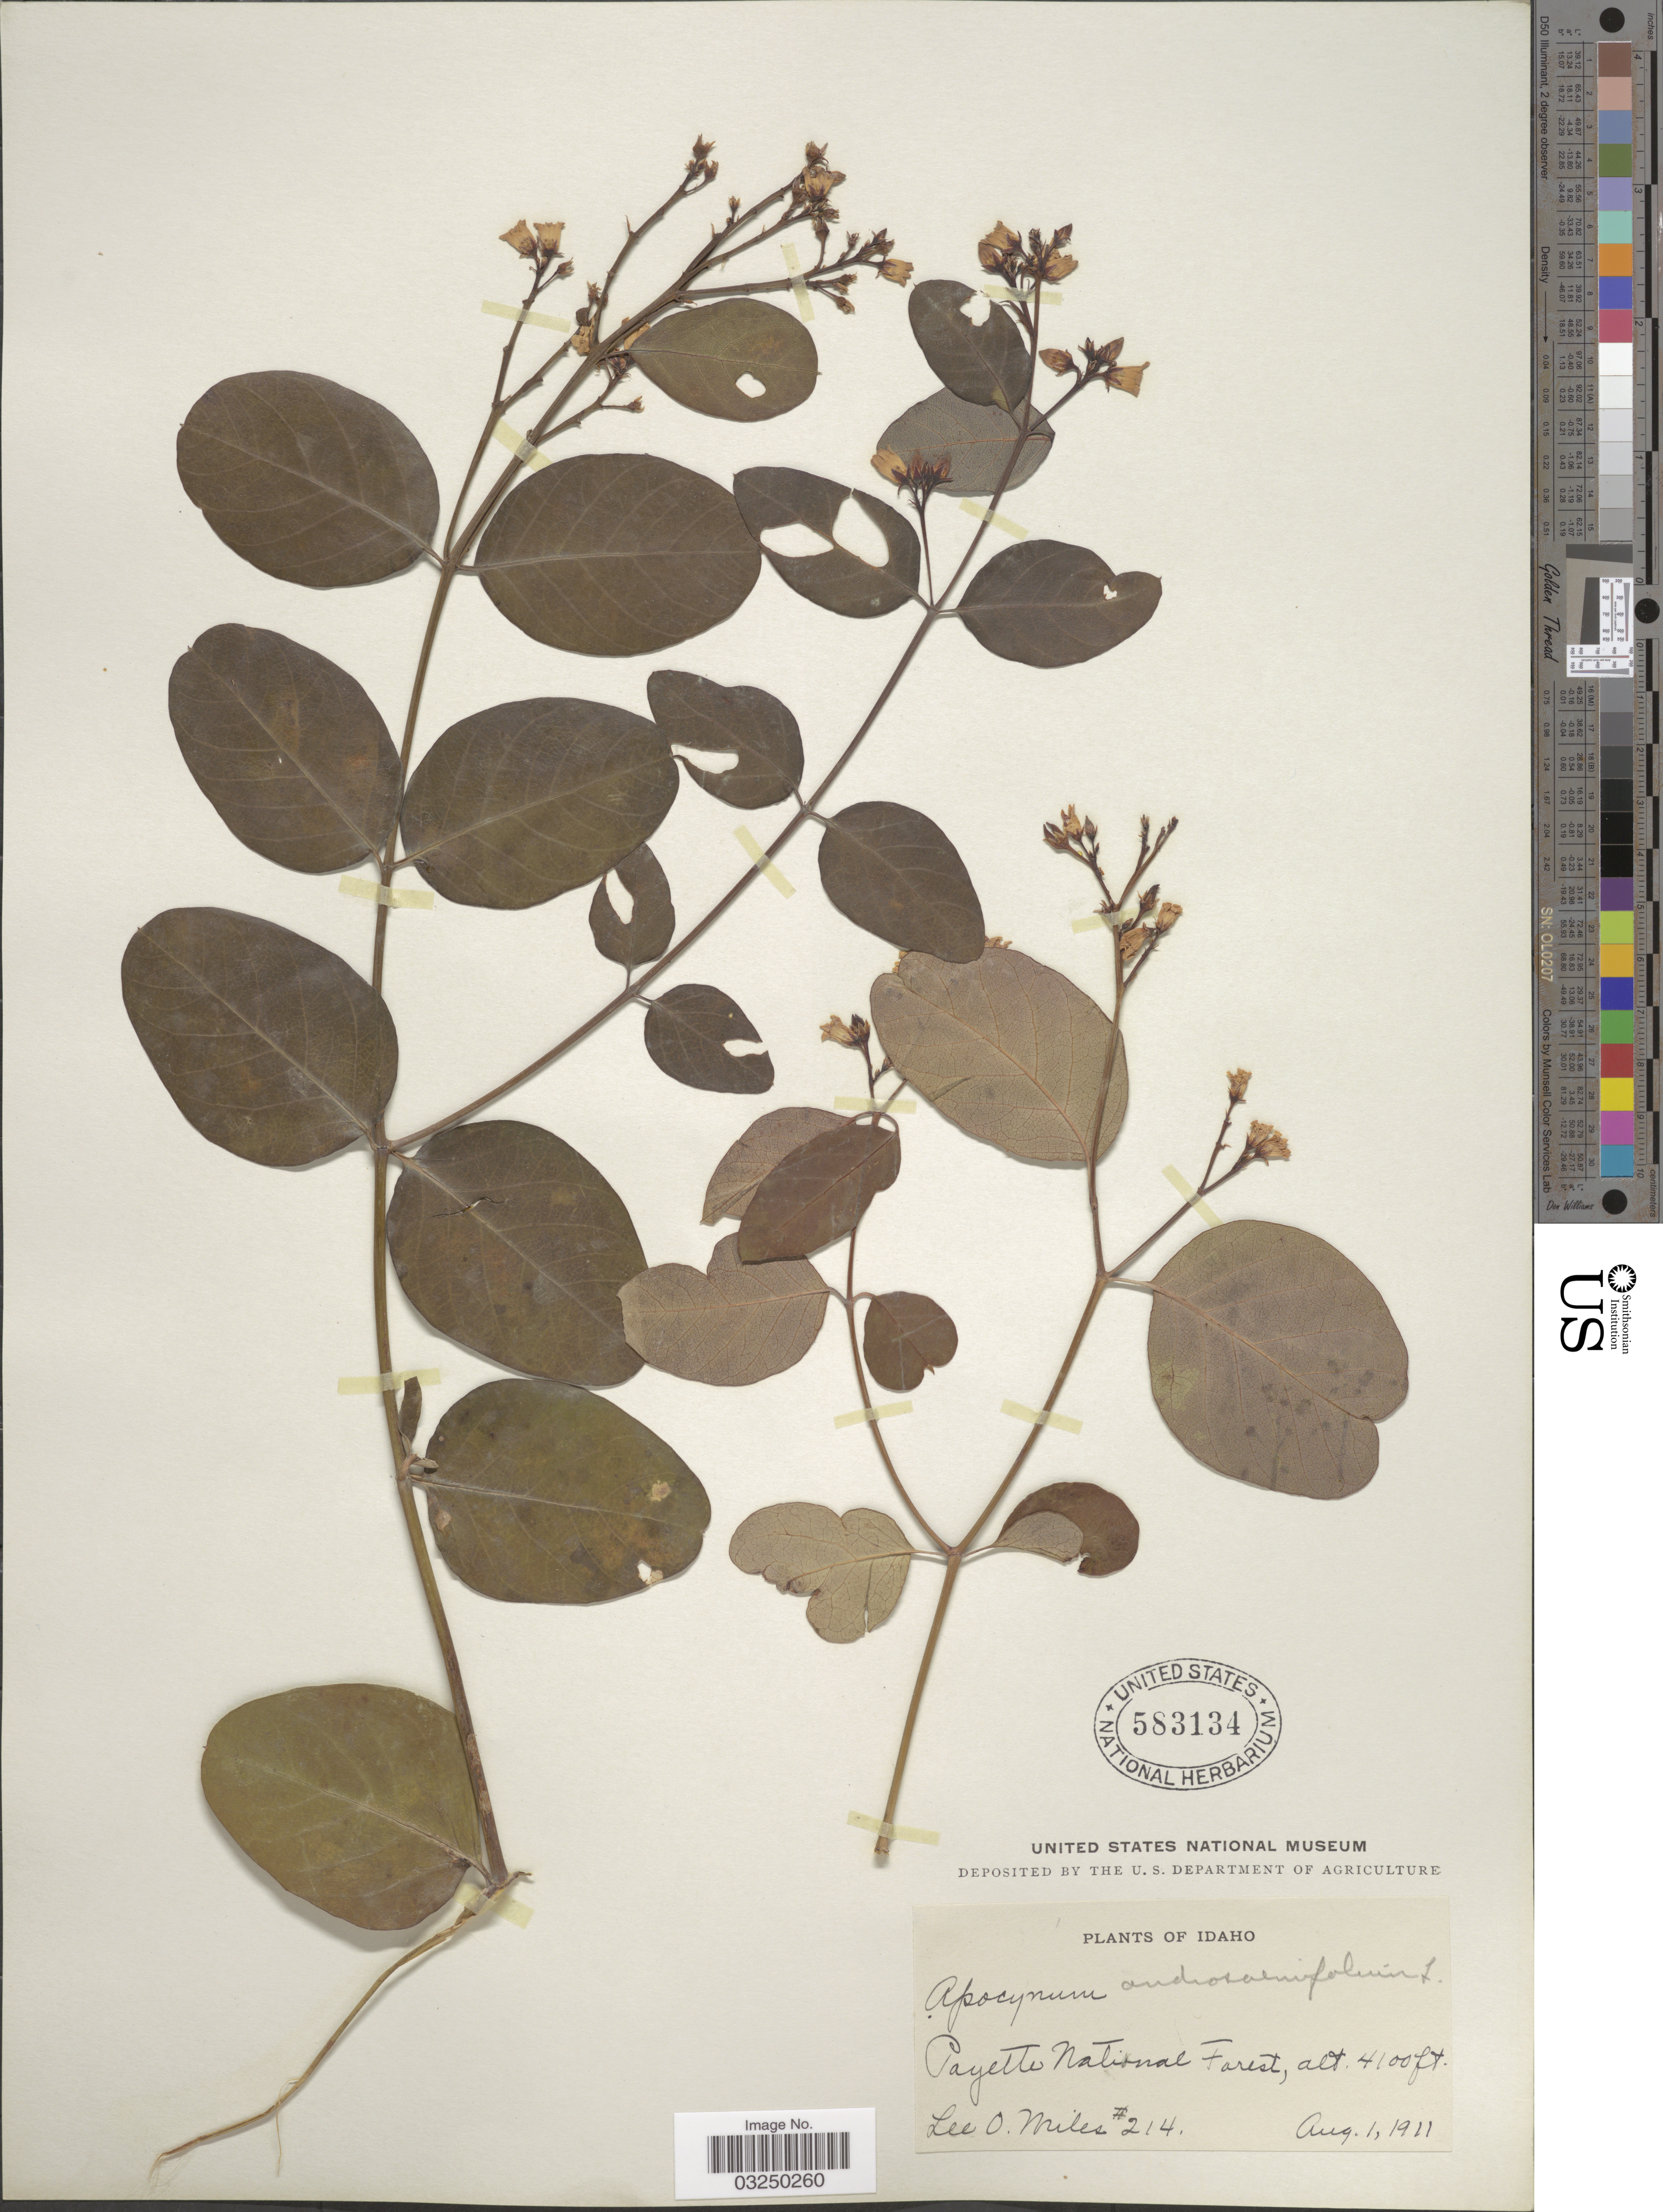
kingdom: Plantae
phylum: Tracheophyta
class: Magnoliopsida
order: Gentianales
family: Apocynaceae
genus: Apocynum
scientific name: Apocynum sp.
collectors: L. Miles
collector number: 214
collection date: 1911-08-01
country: United States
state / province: Idaho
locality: Payette National Forest.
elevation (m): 1250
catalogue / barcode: US 583134